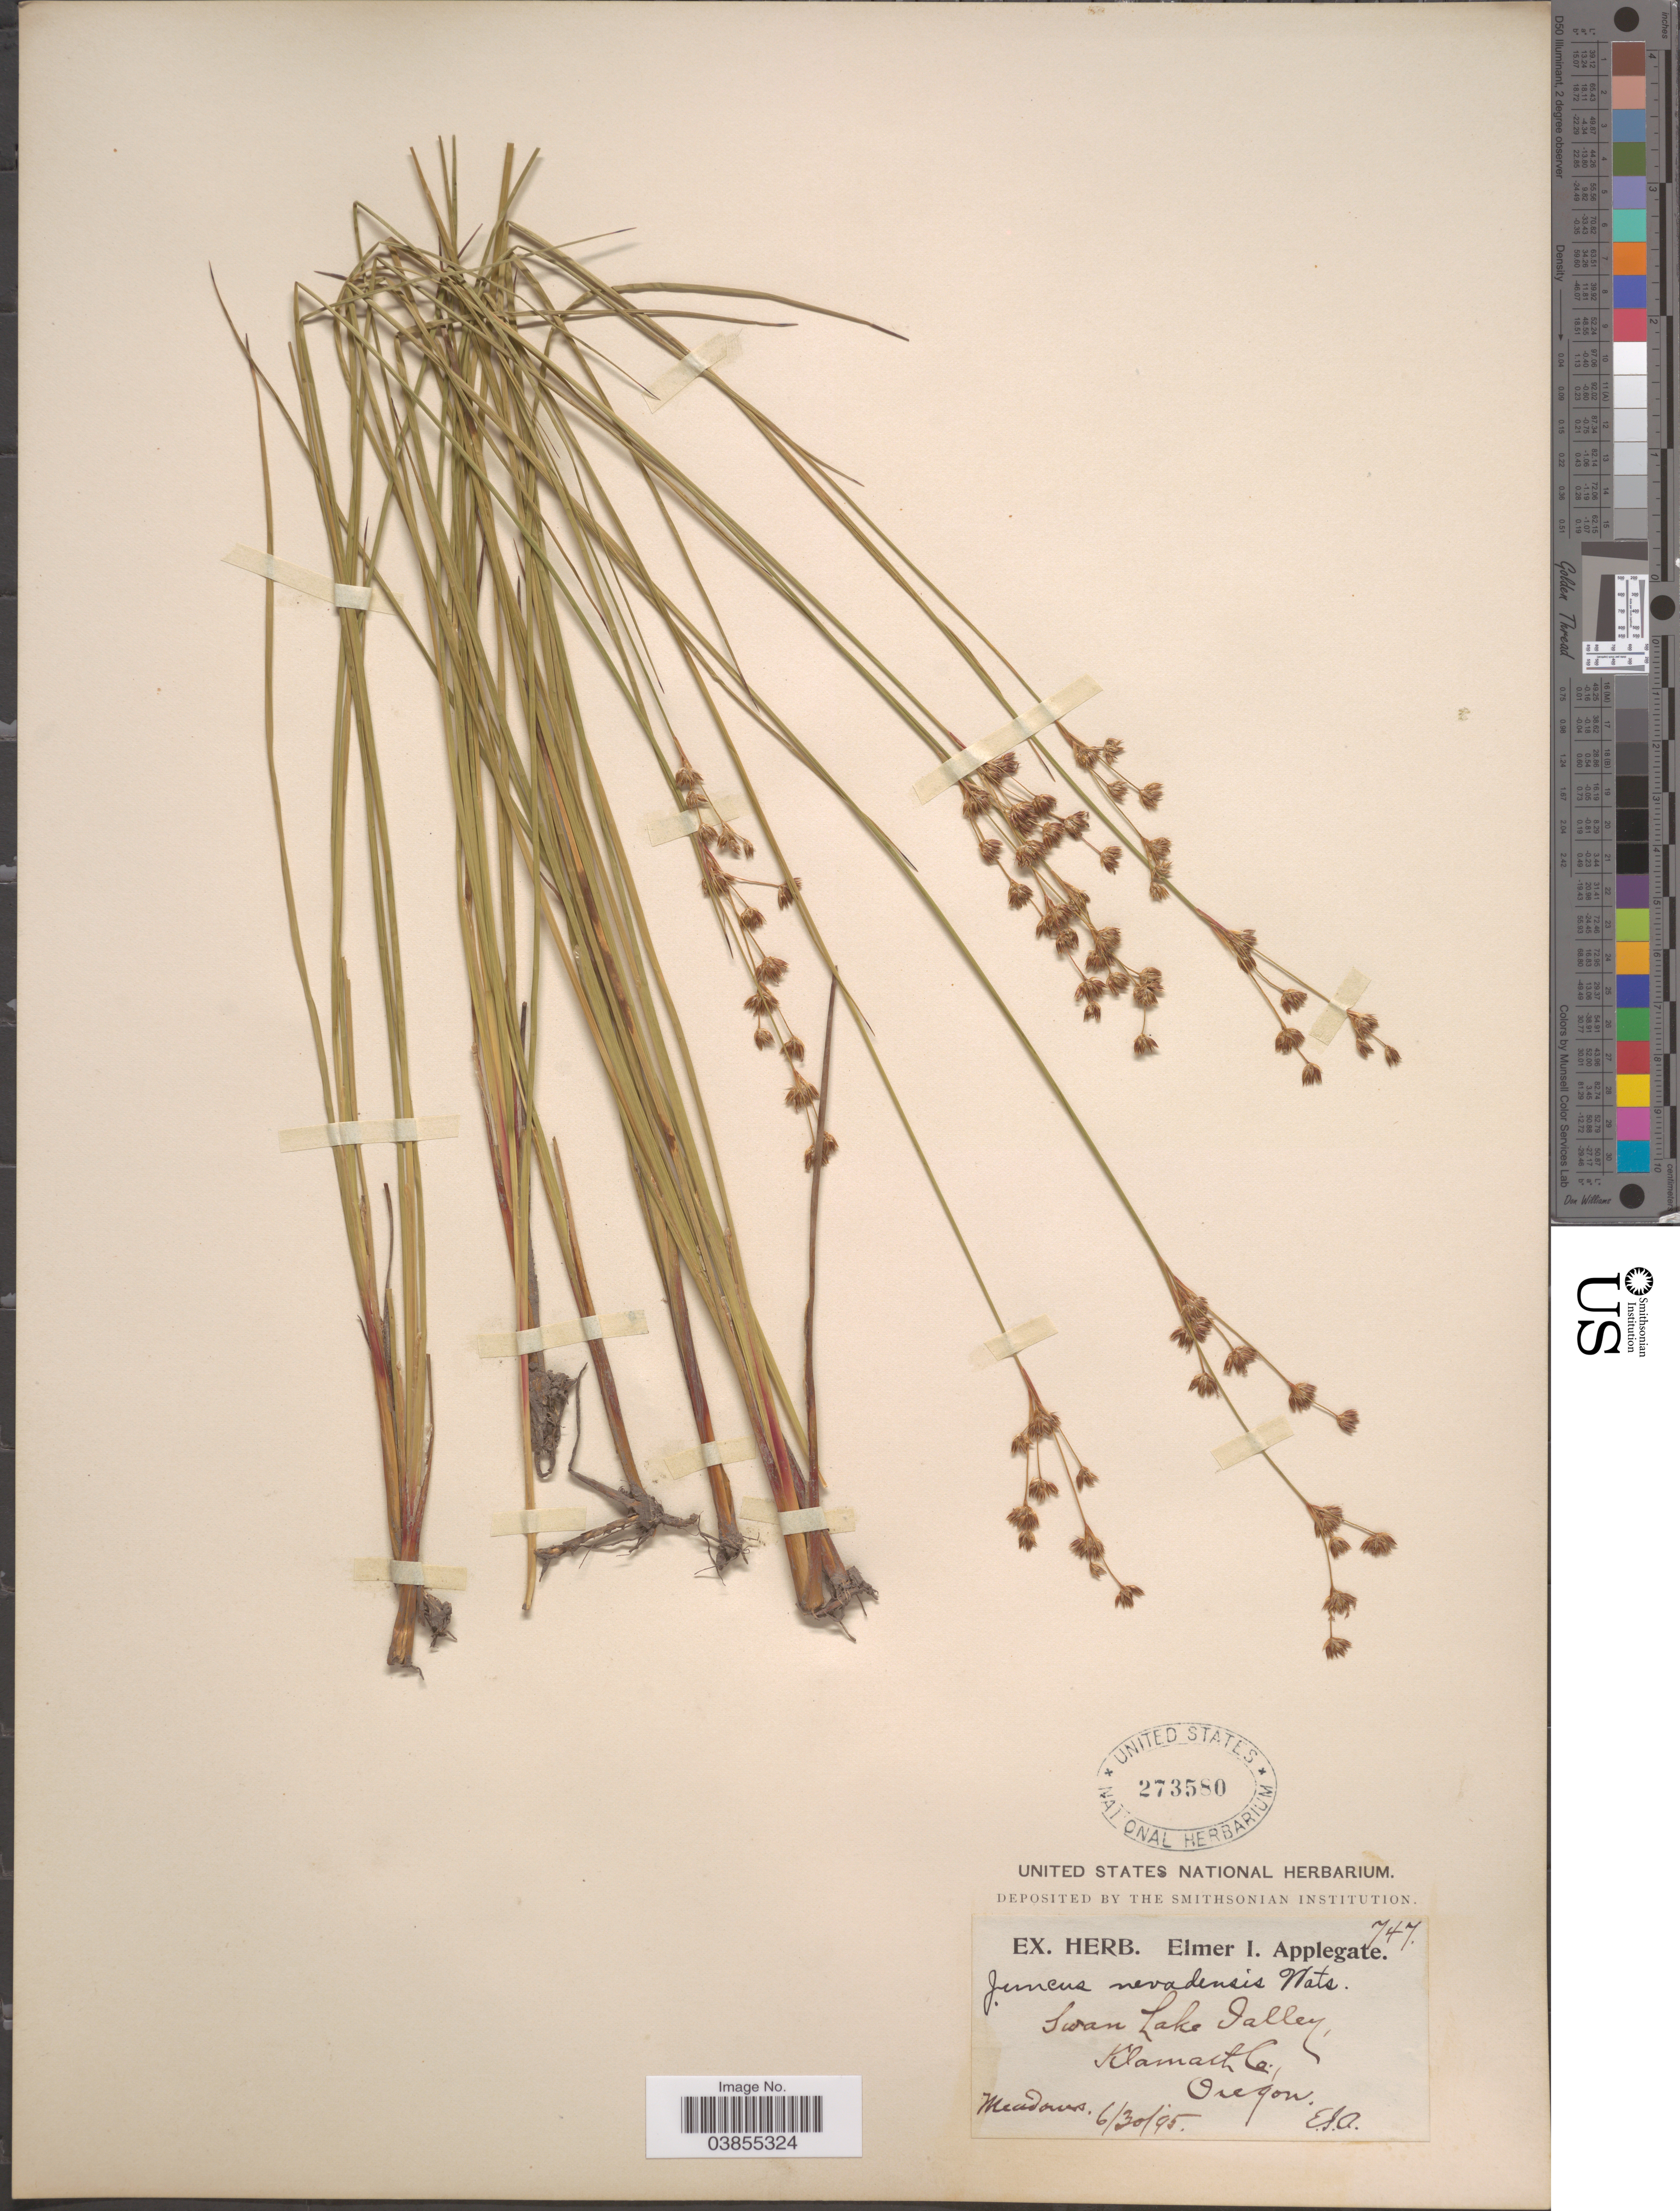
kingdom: Plantae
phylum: Tracheophyta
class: Liliopsida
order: Poales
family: Juncaceae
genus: Juncus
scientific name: Juncus nevadensis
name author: S. Watson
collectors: E. I. Applegate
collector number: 747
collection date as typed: Transcribed d/m/y: 30/6/95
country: United States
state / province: Oregon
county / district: Klamath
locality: Swan Lake Valley, Klamath Co.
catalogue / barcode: US 273580